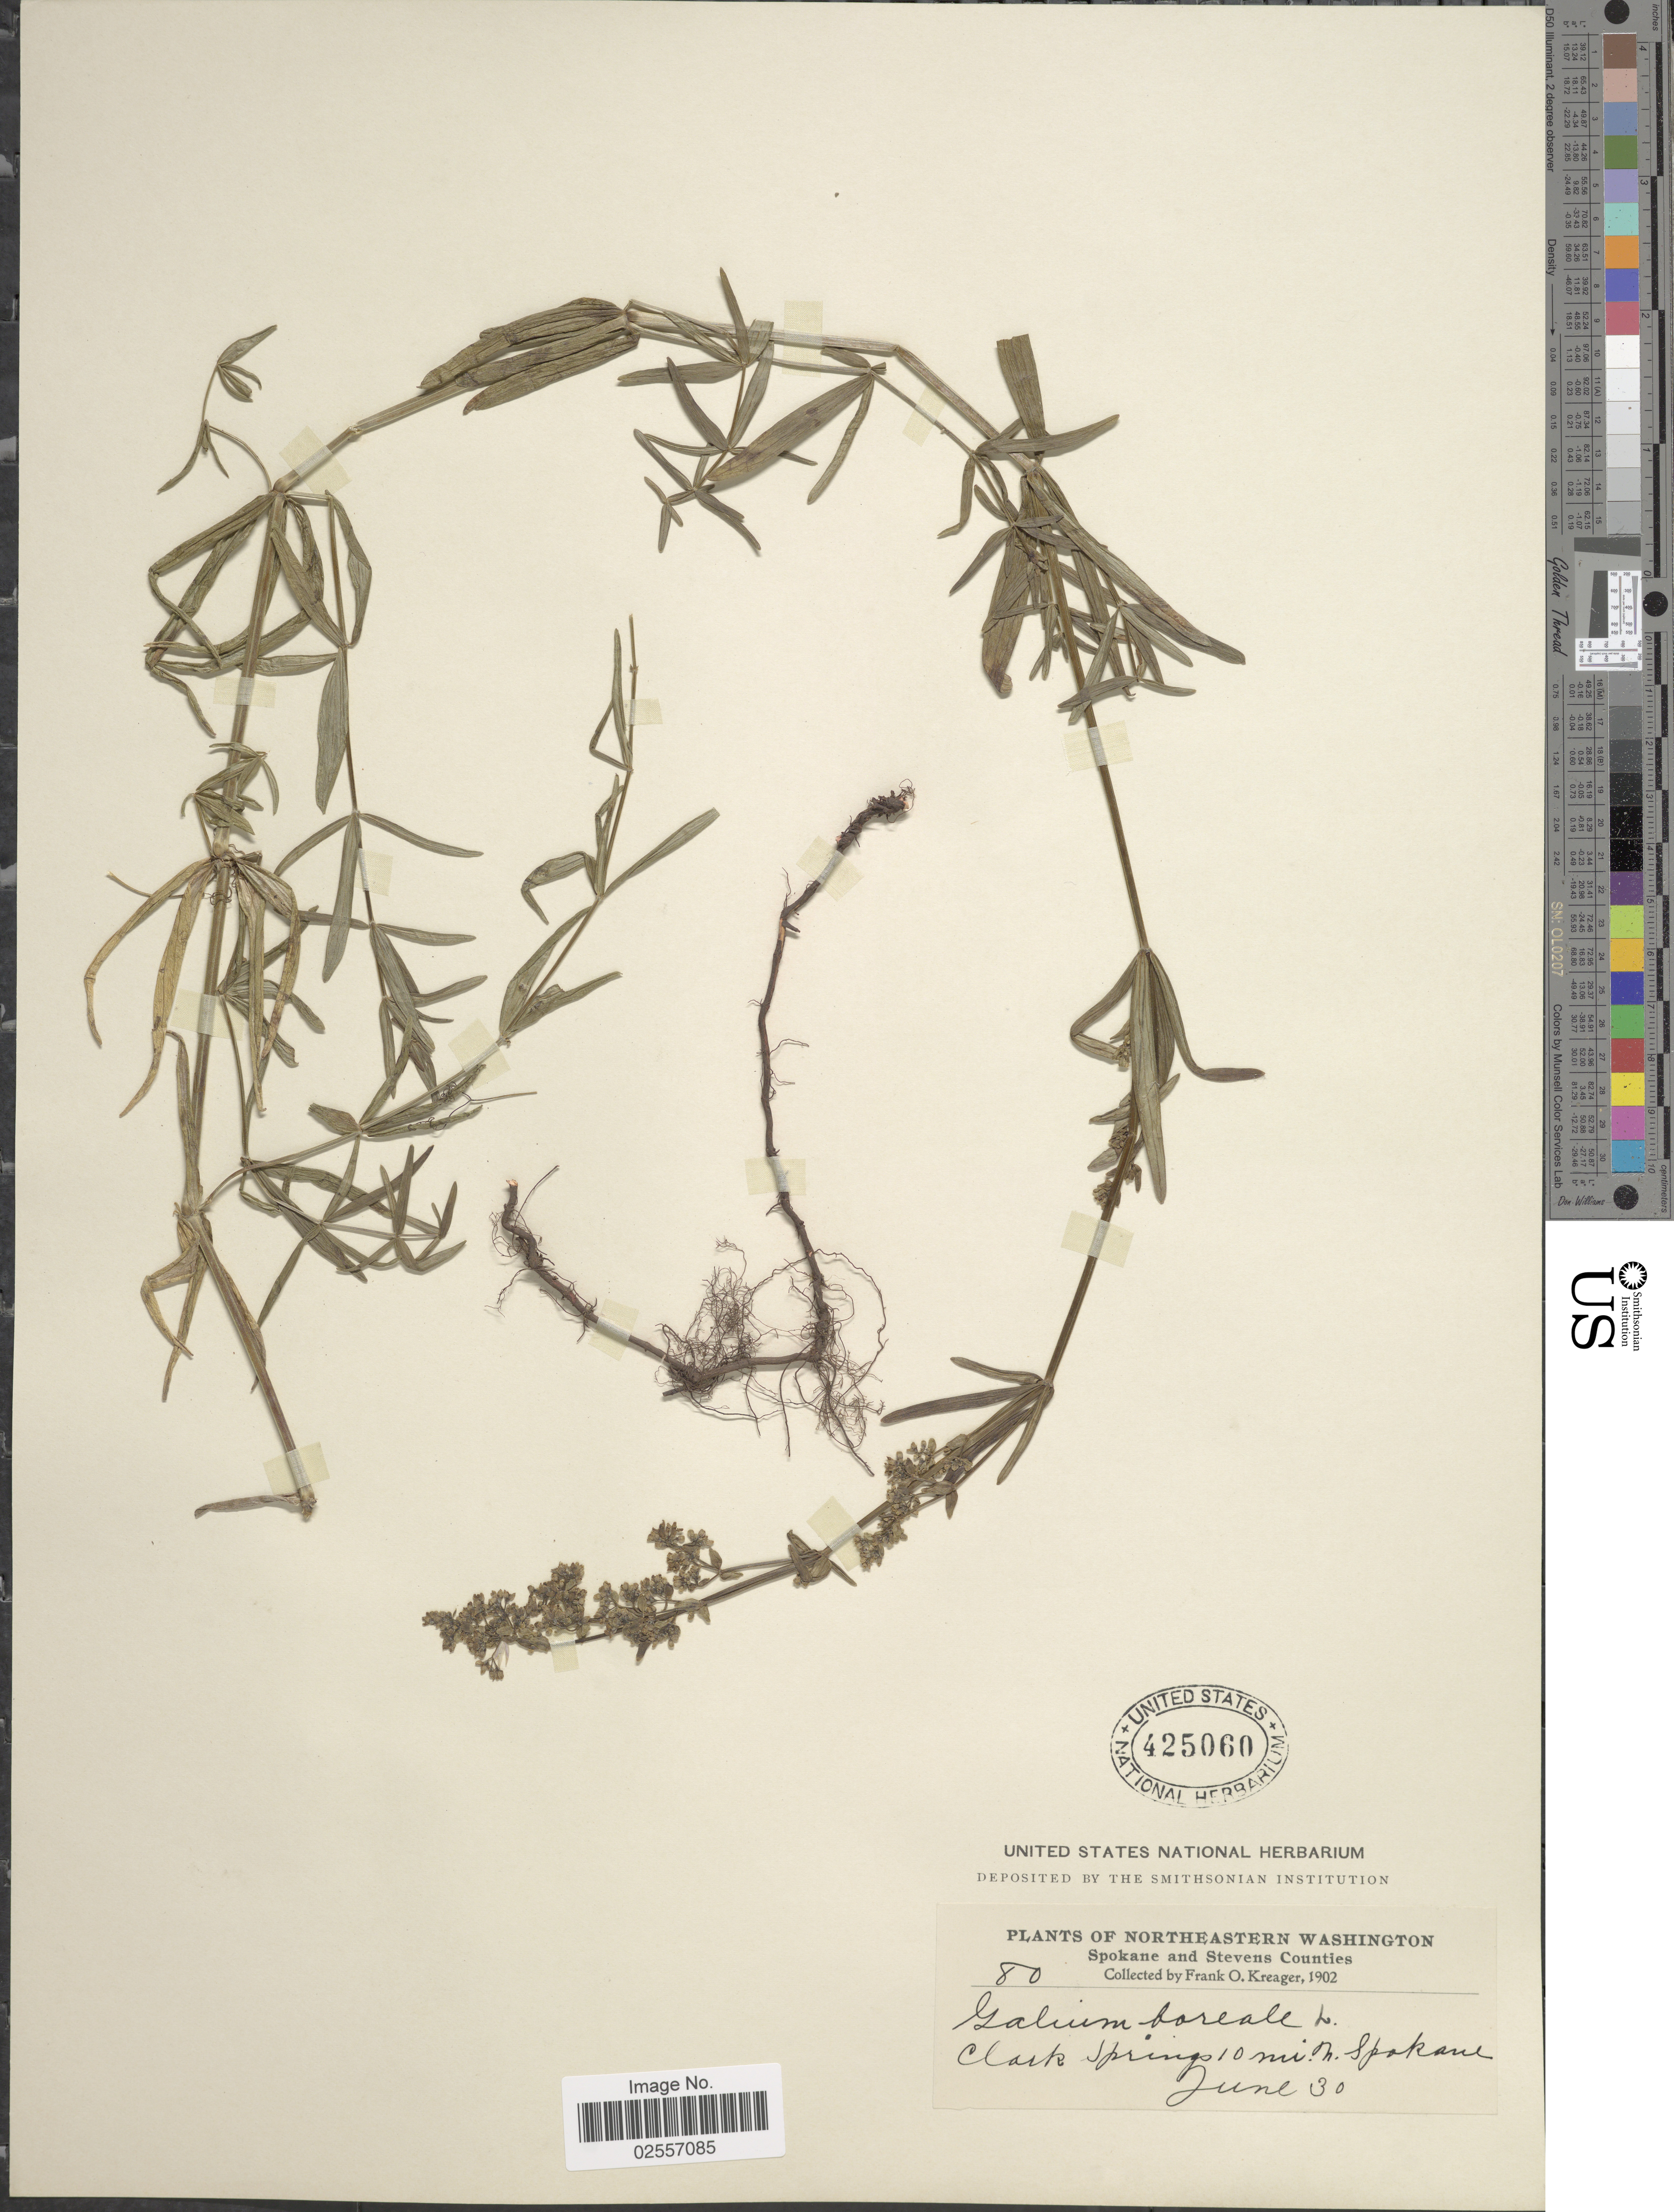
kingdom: Plantae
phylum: Tracheophyta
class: Magnoliopsida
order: Gentianales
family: Rubiaceae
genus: Galium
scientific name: Galium boreale L.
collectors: F. Kreager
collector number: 80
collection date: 1902-06-30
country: United States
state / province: Washington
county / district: Spokane / Stevens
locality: Northeastern Washington. Spokane and Stevens Counties. Clark Springs 10 mi. n. of Spokane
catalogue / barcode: US 425060